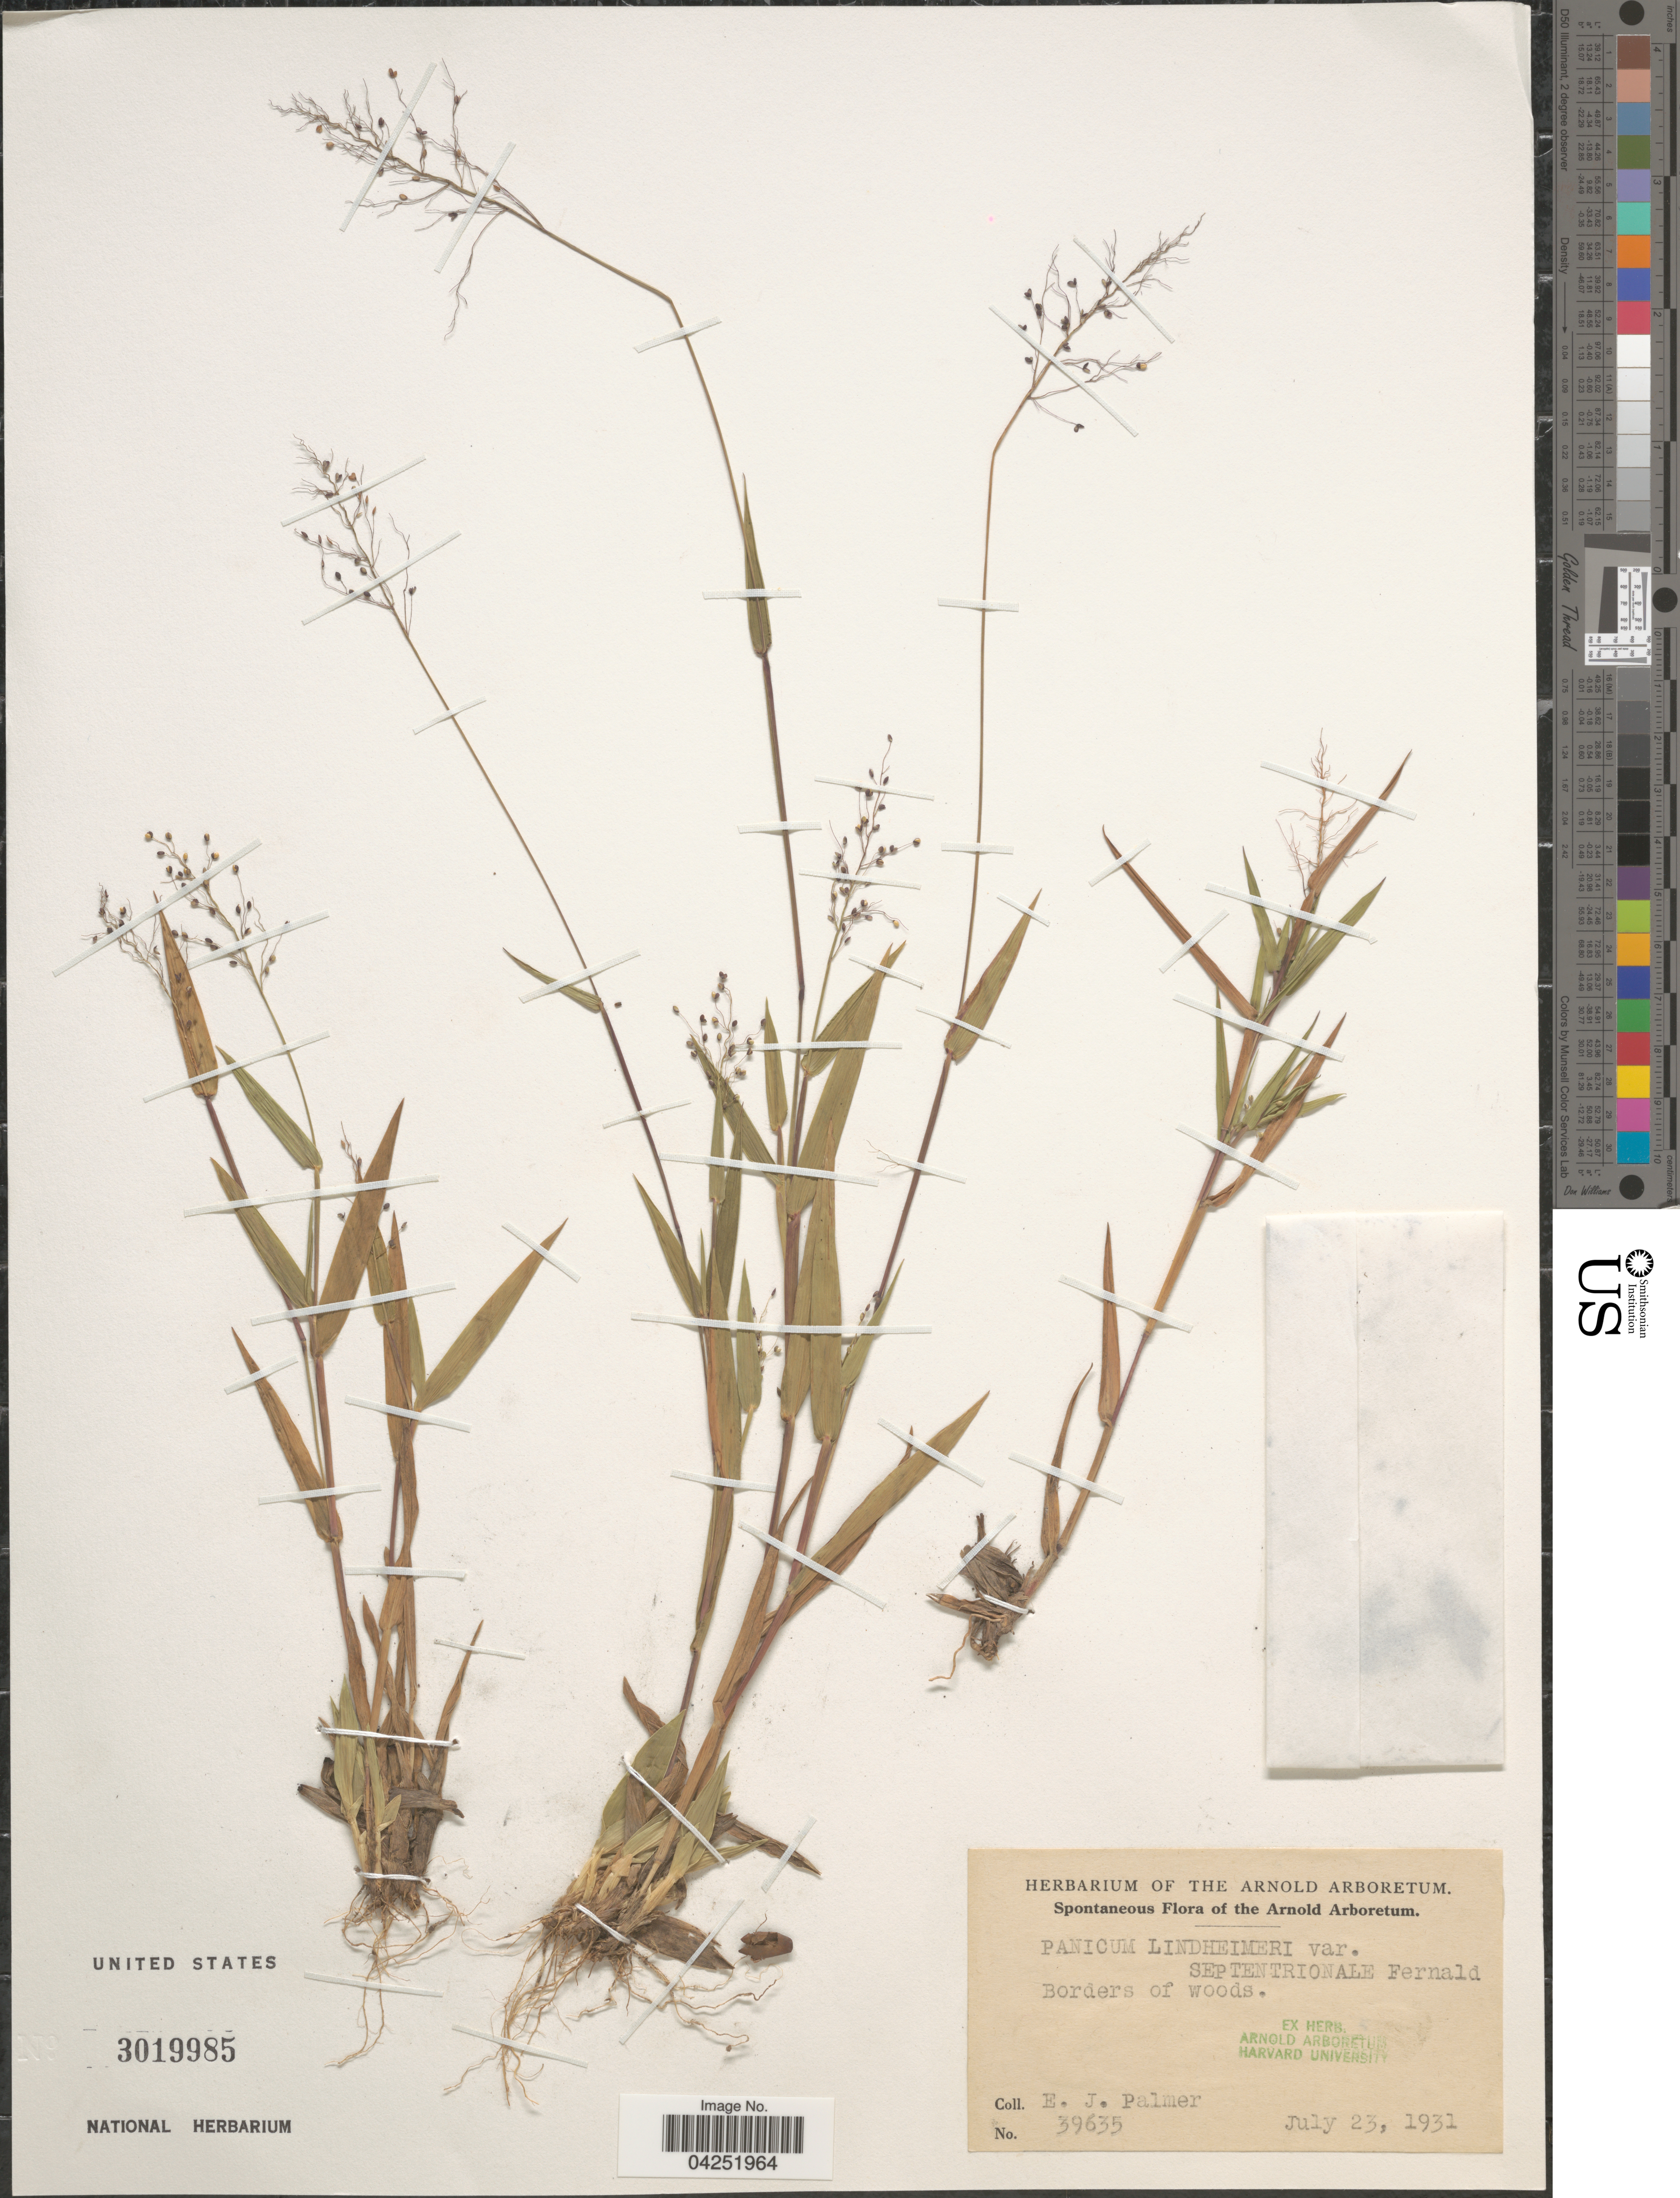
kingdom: Plantae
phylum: Tracheophyta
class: Liliopsida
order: Poales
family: Poaceae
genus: Dichanthelium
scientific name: Dichanthelium acuminatum var. lindheimeri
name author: (Nash) Gould & C.A. Clark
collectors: E. J. Palmer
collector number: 39635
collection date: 1931-07-23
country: United States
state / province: Massachusetts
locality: The Arnold Arboretum. Borders of woods.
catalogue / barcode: US 3019985